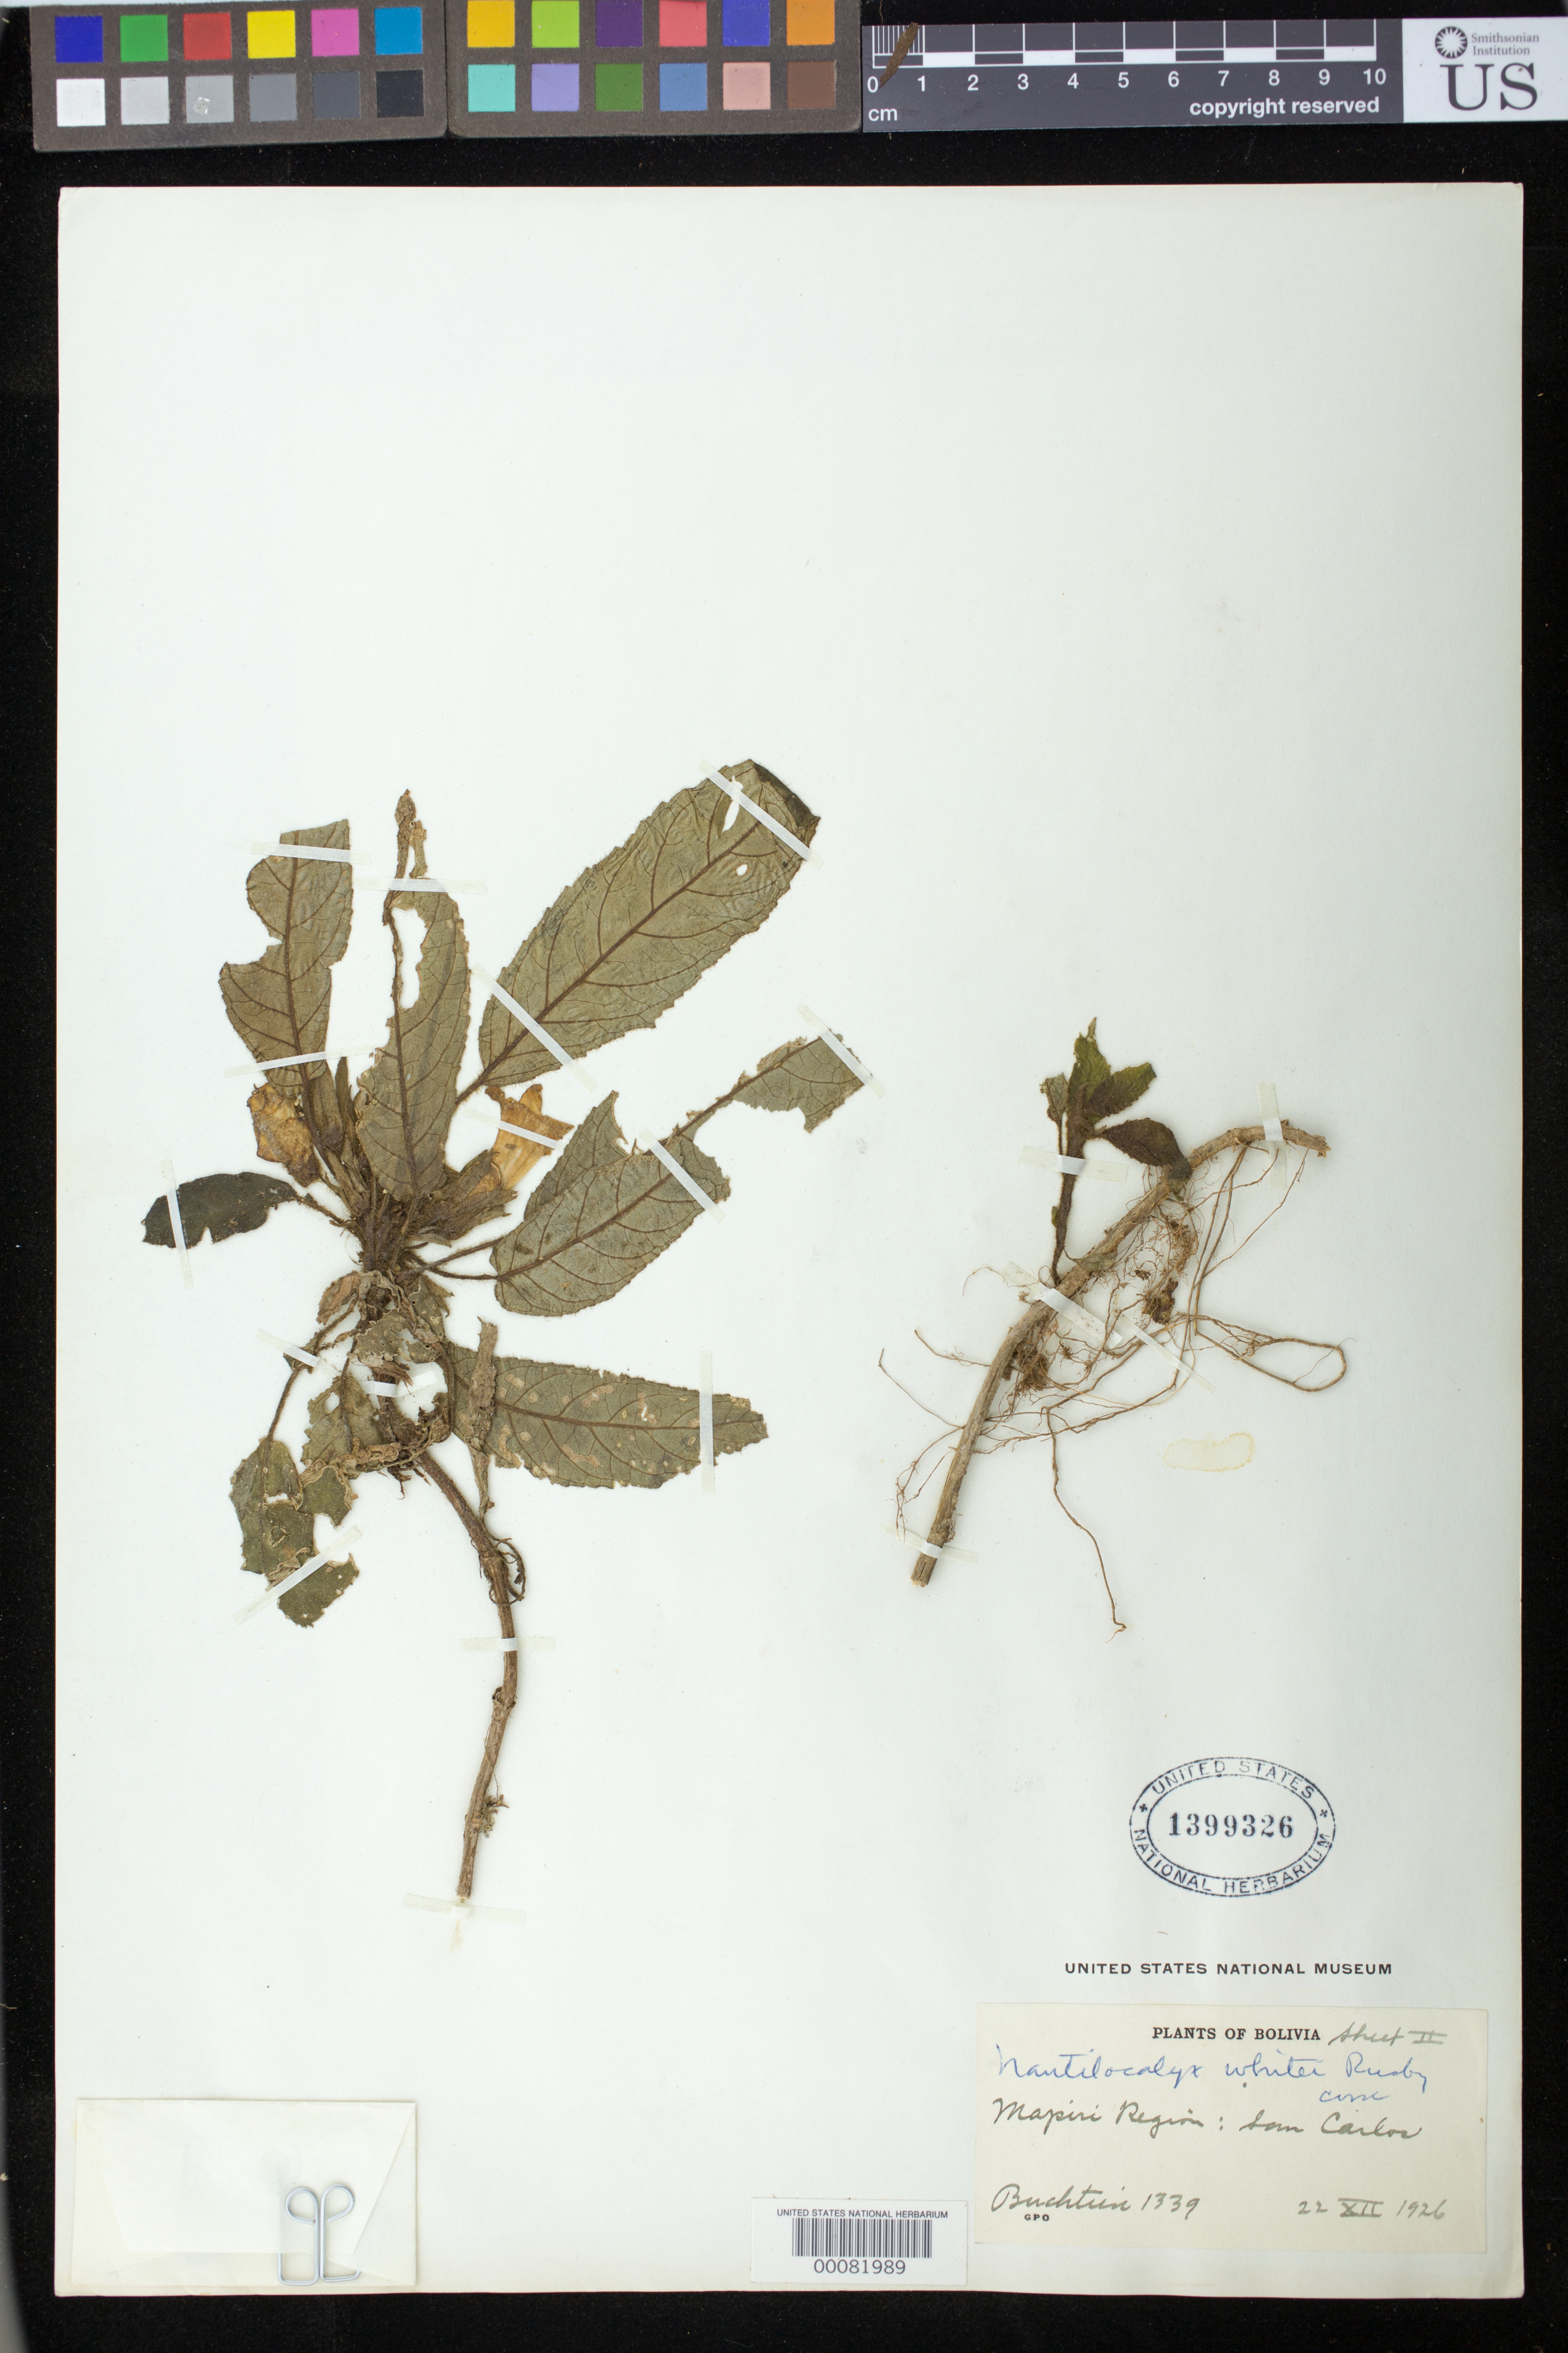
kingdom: Plantae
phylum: Tracheophyta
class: Magnoliopsida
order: Lamiales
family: Gesneriaceae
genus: Nautilocalyx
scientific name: Nautilocalyx whitei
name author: Rusby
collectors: O. Buchtien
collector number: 1339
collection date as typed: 22 Dec 1926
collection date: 1926-12-22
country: Bolivia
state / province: La Paz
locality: Mapiri region, San Carlos near Sarampiuni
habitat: Wet low forest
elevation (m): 550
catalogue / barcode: US 1399326